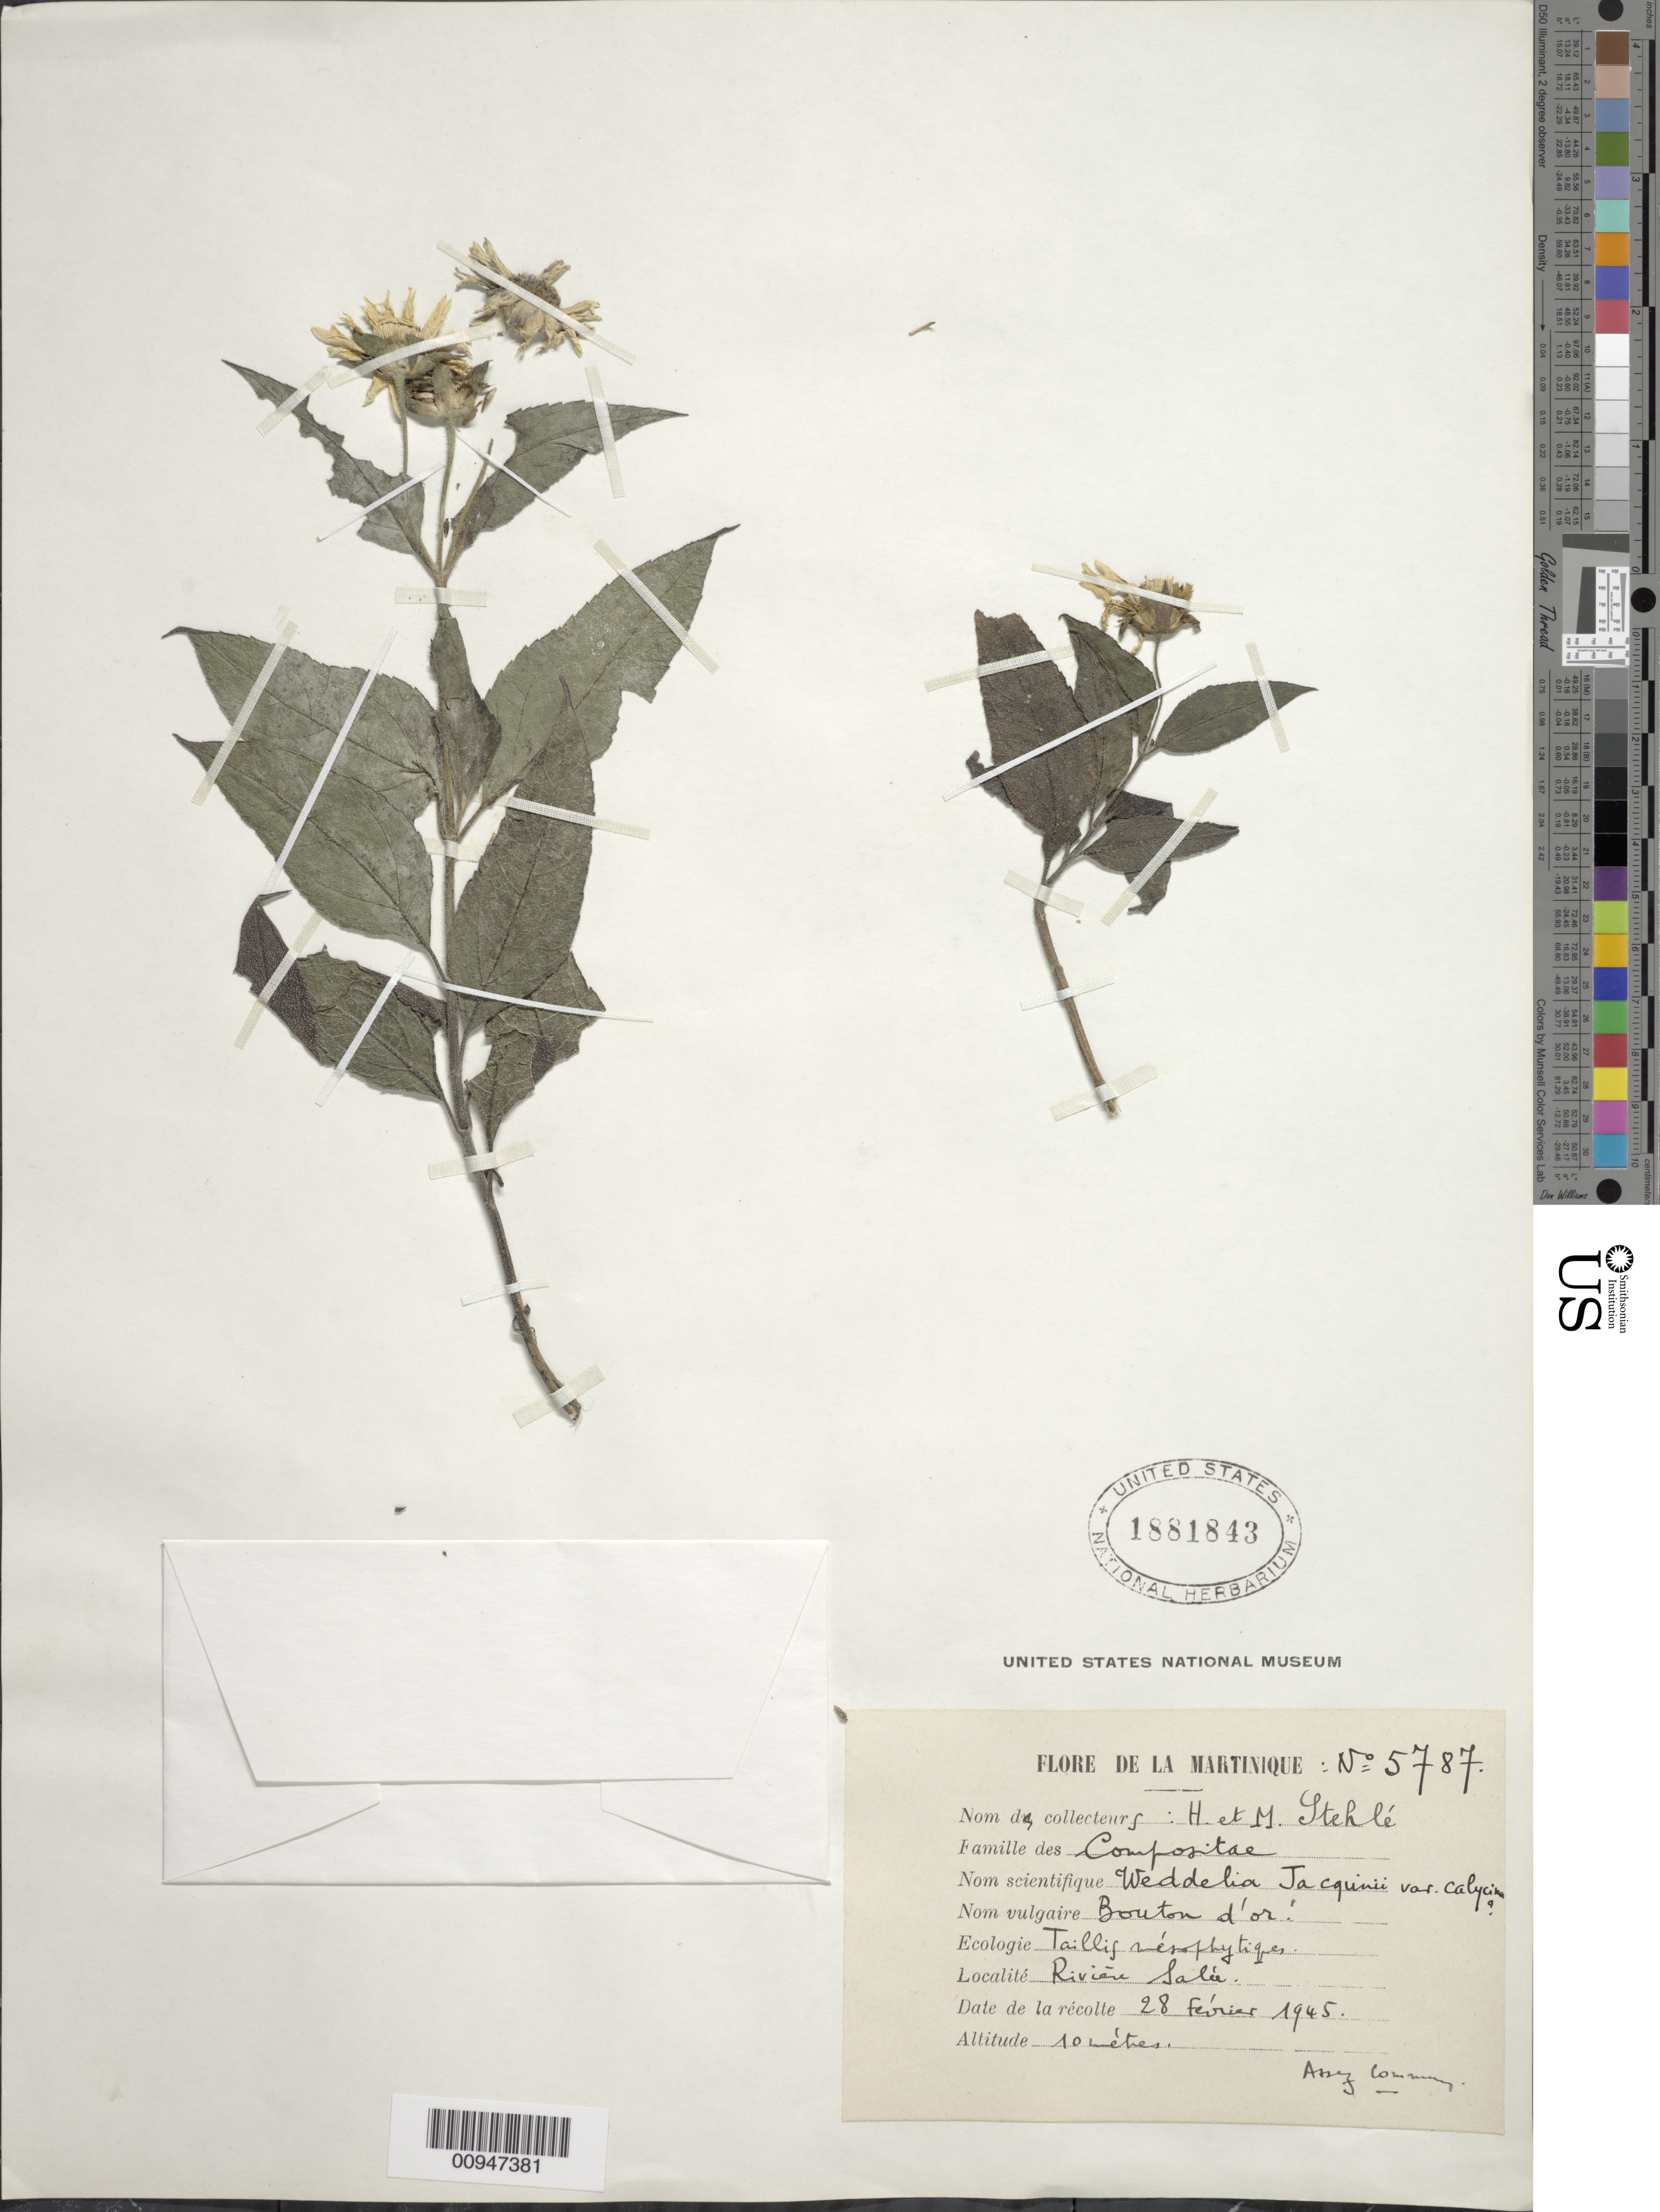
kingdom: Plantae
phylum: Tracheophyta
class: Magnoliopsida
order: Asterales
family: Asteraceae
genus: Wedelia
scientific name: Wedelia calycina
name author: Rich.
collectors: H. Stehlé & M. Stehlé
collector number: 5787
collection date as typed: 28 Feb 1945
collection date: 1945-02-28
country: Martinique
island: Martinique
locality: Rivière Salie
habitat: Tallis mésophytiques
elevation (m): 10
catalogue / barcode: US 1881843